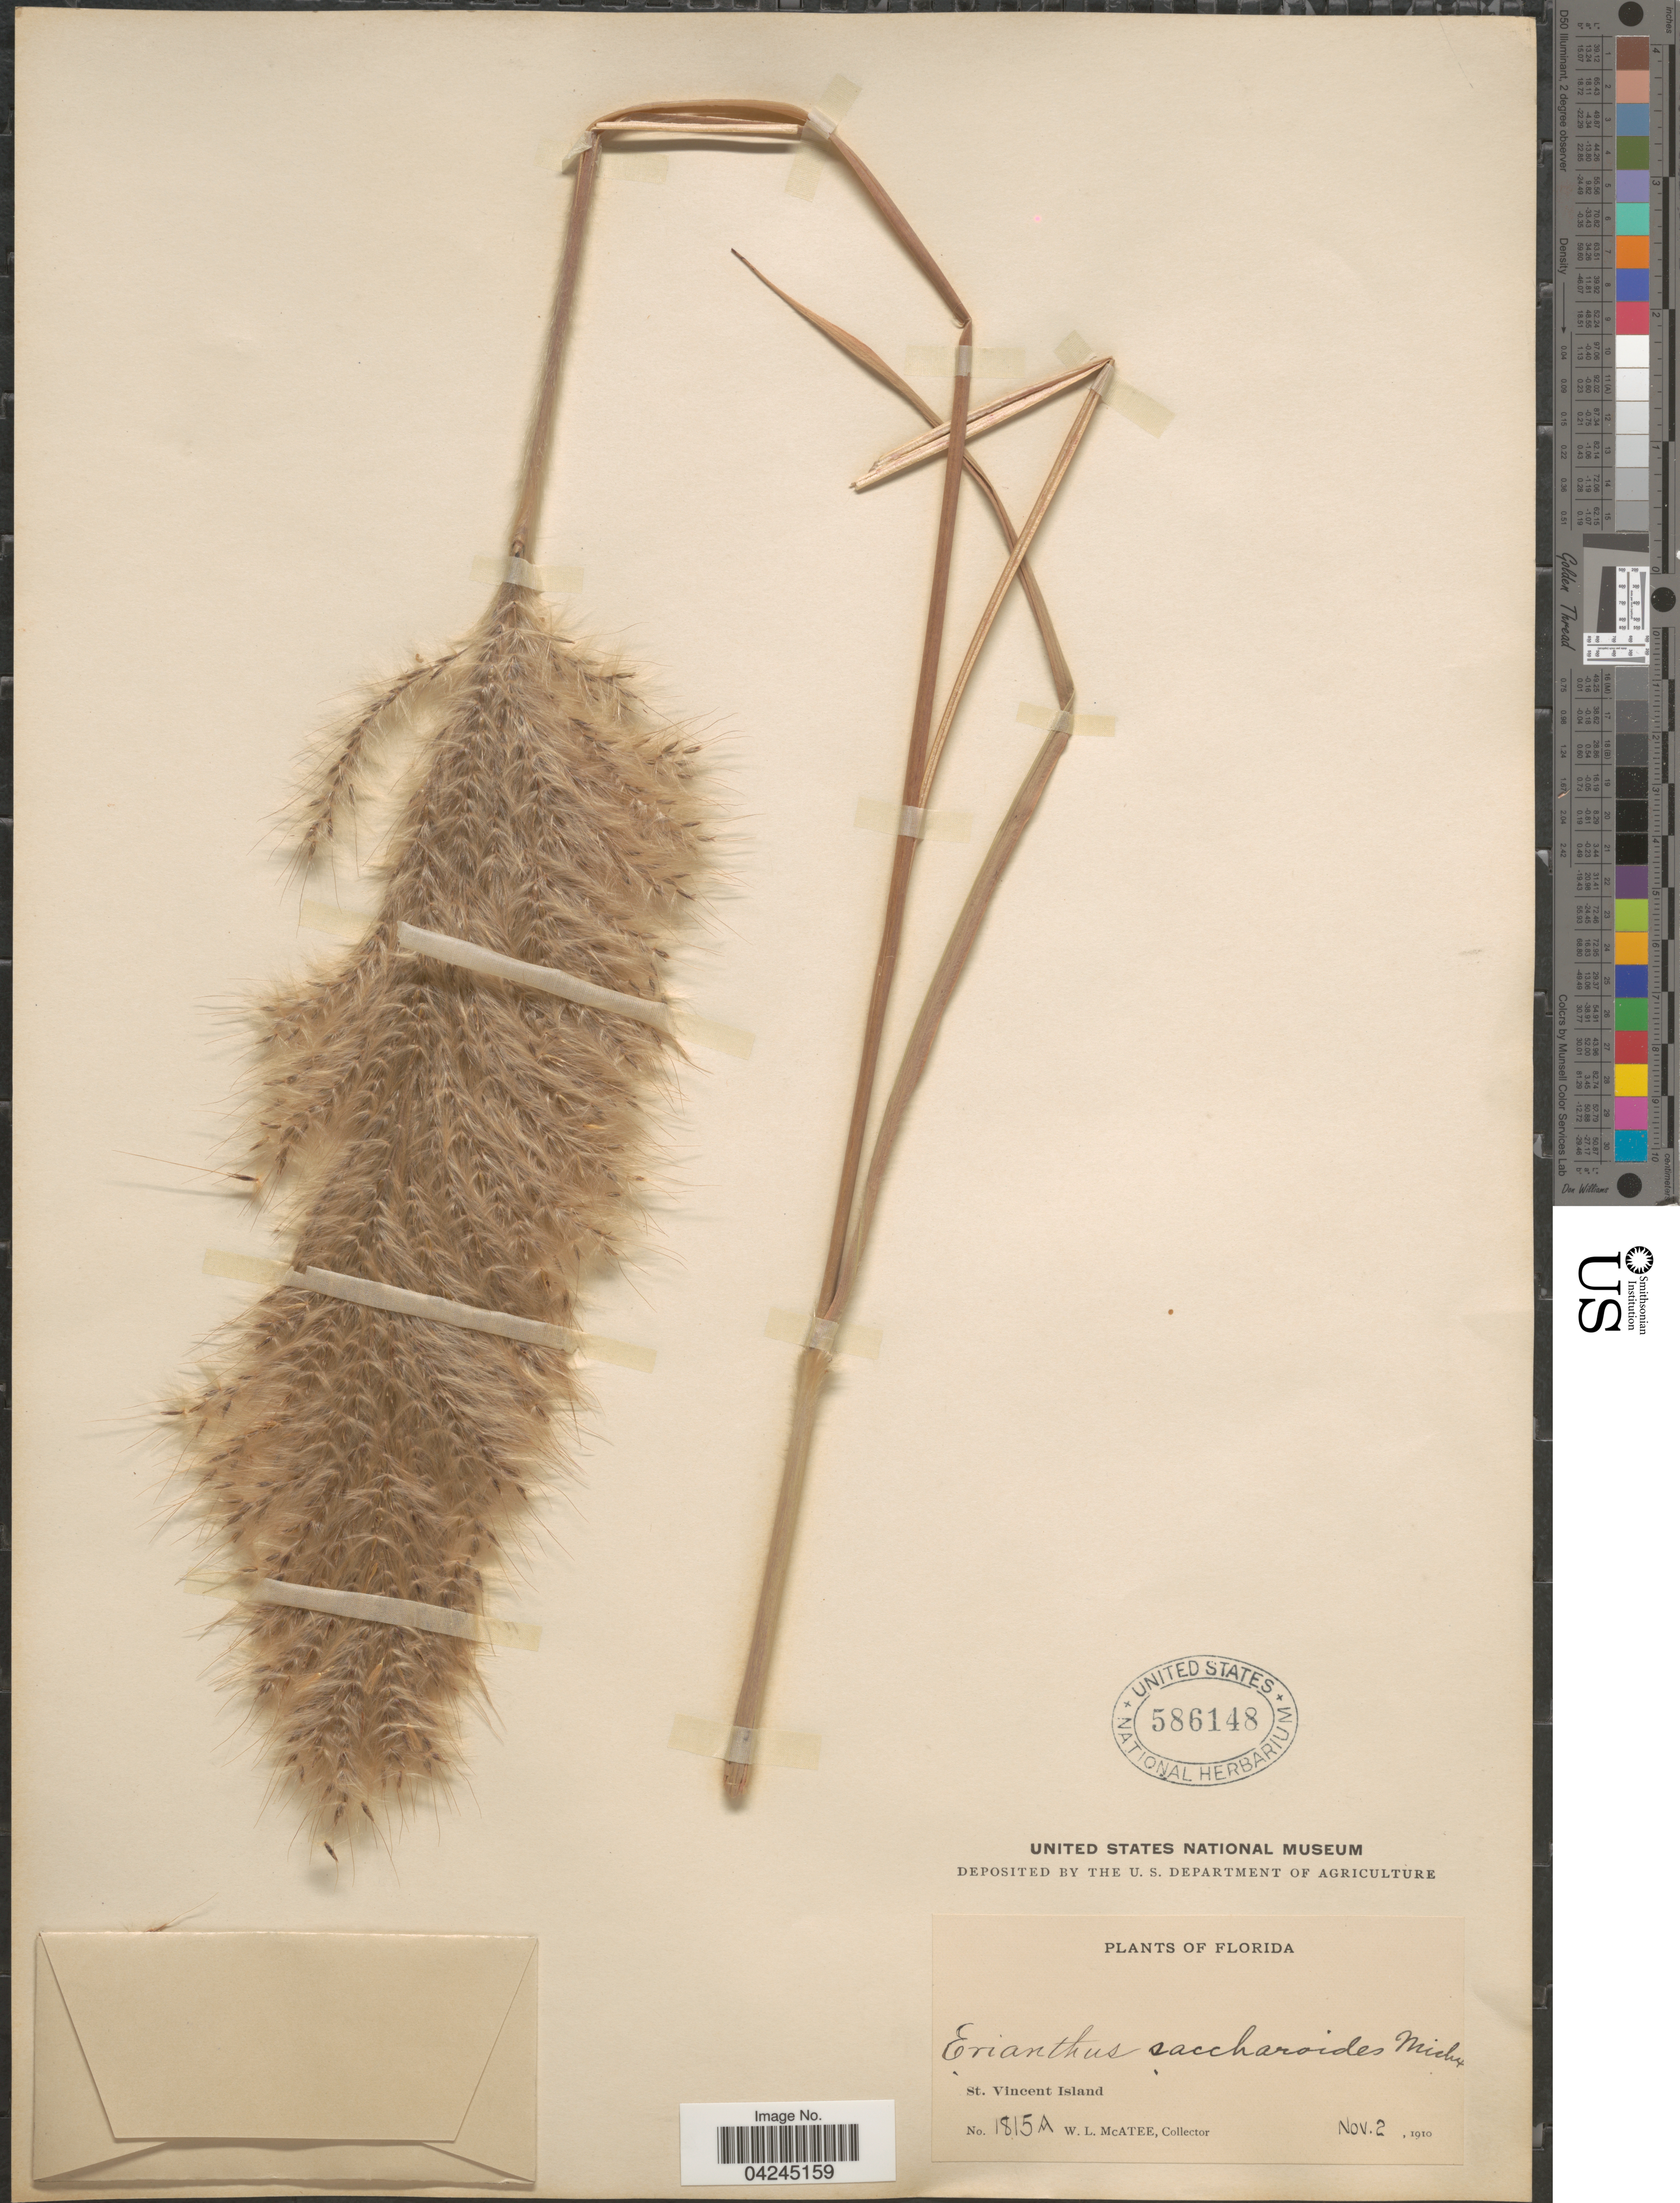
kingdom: Plantae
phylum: Tracheophyta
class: Liliopsida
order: Poales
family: Poaceae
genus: Erianthus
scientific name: Erianthus giganteus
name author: (Walter) P. Beauv.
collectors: W. McAtee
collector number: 1815A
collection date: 1910-11-02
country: United States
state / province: Florida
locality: St. Vincent Island.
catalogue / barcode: US 586148